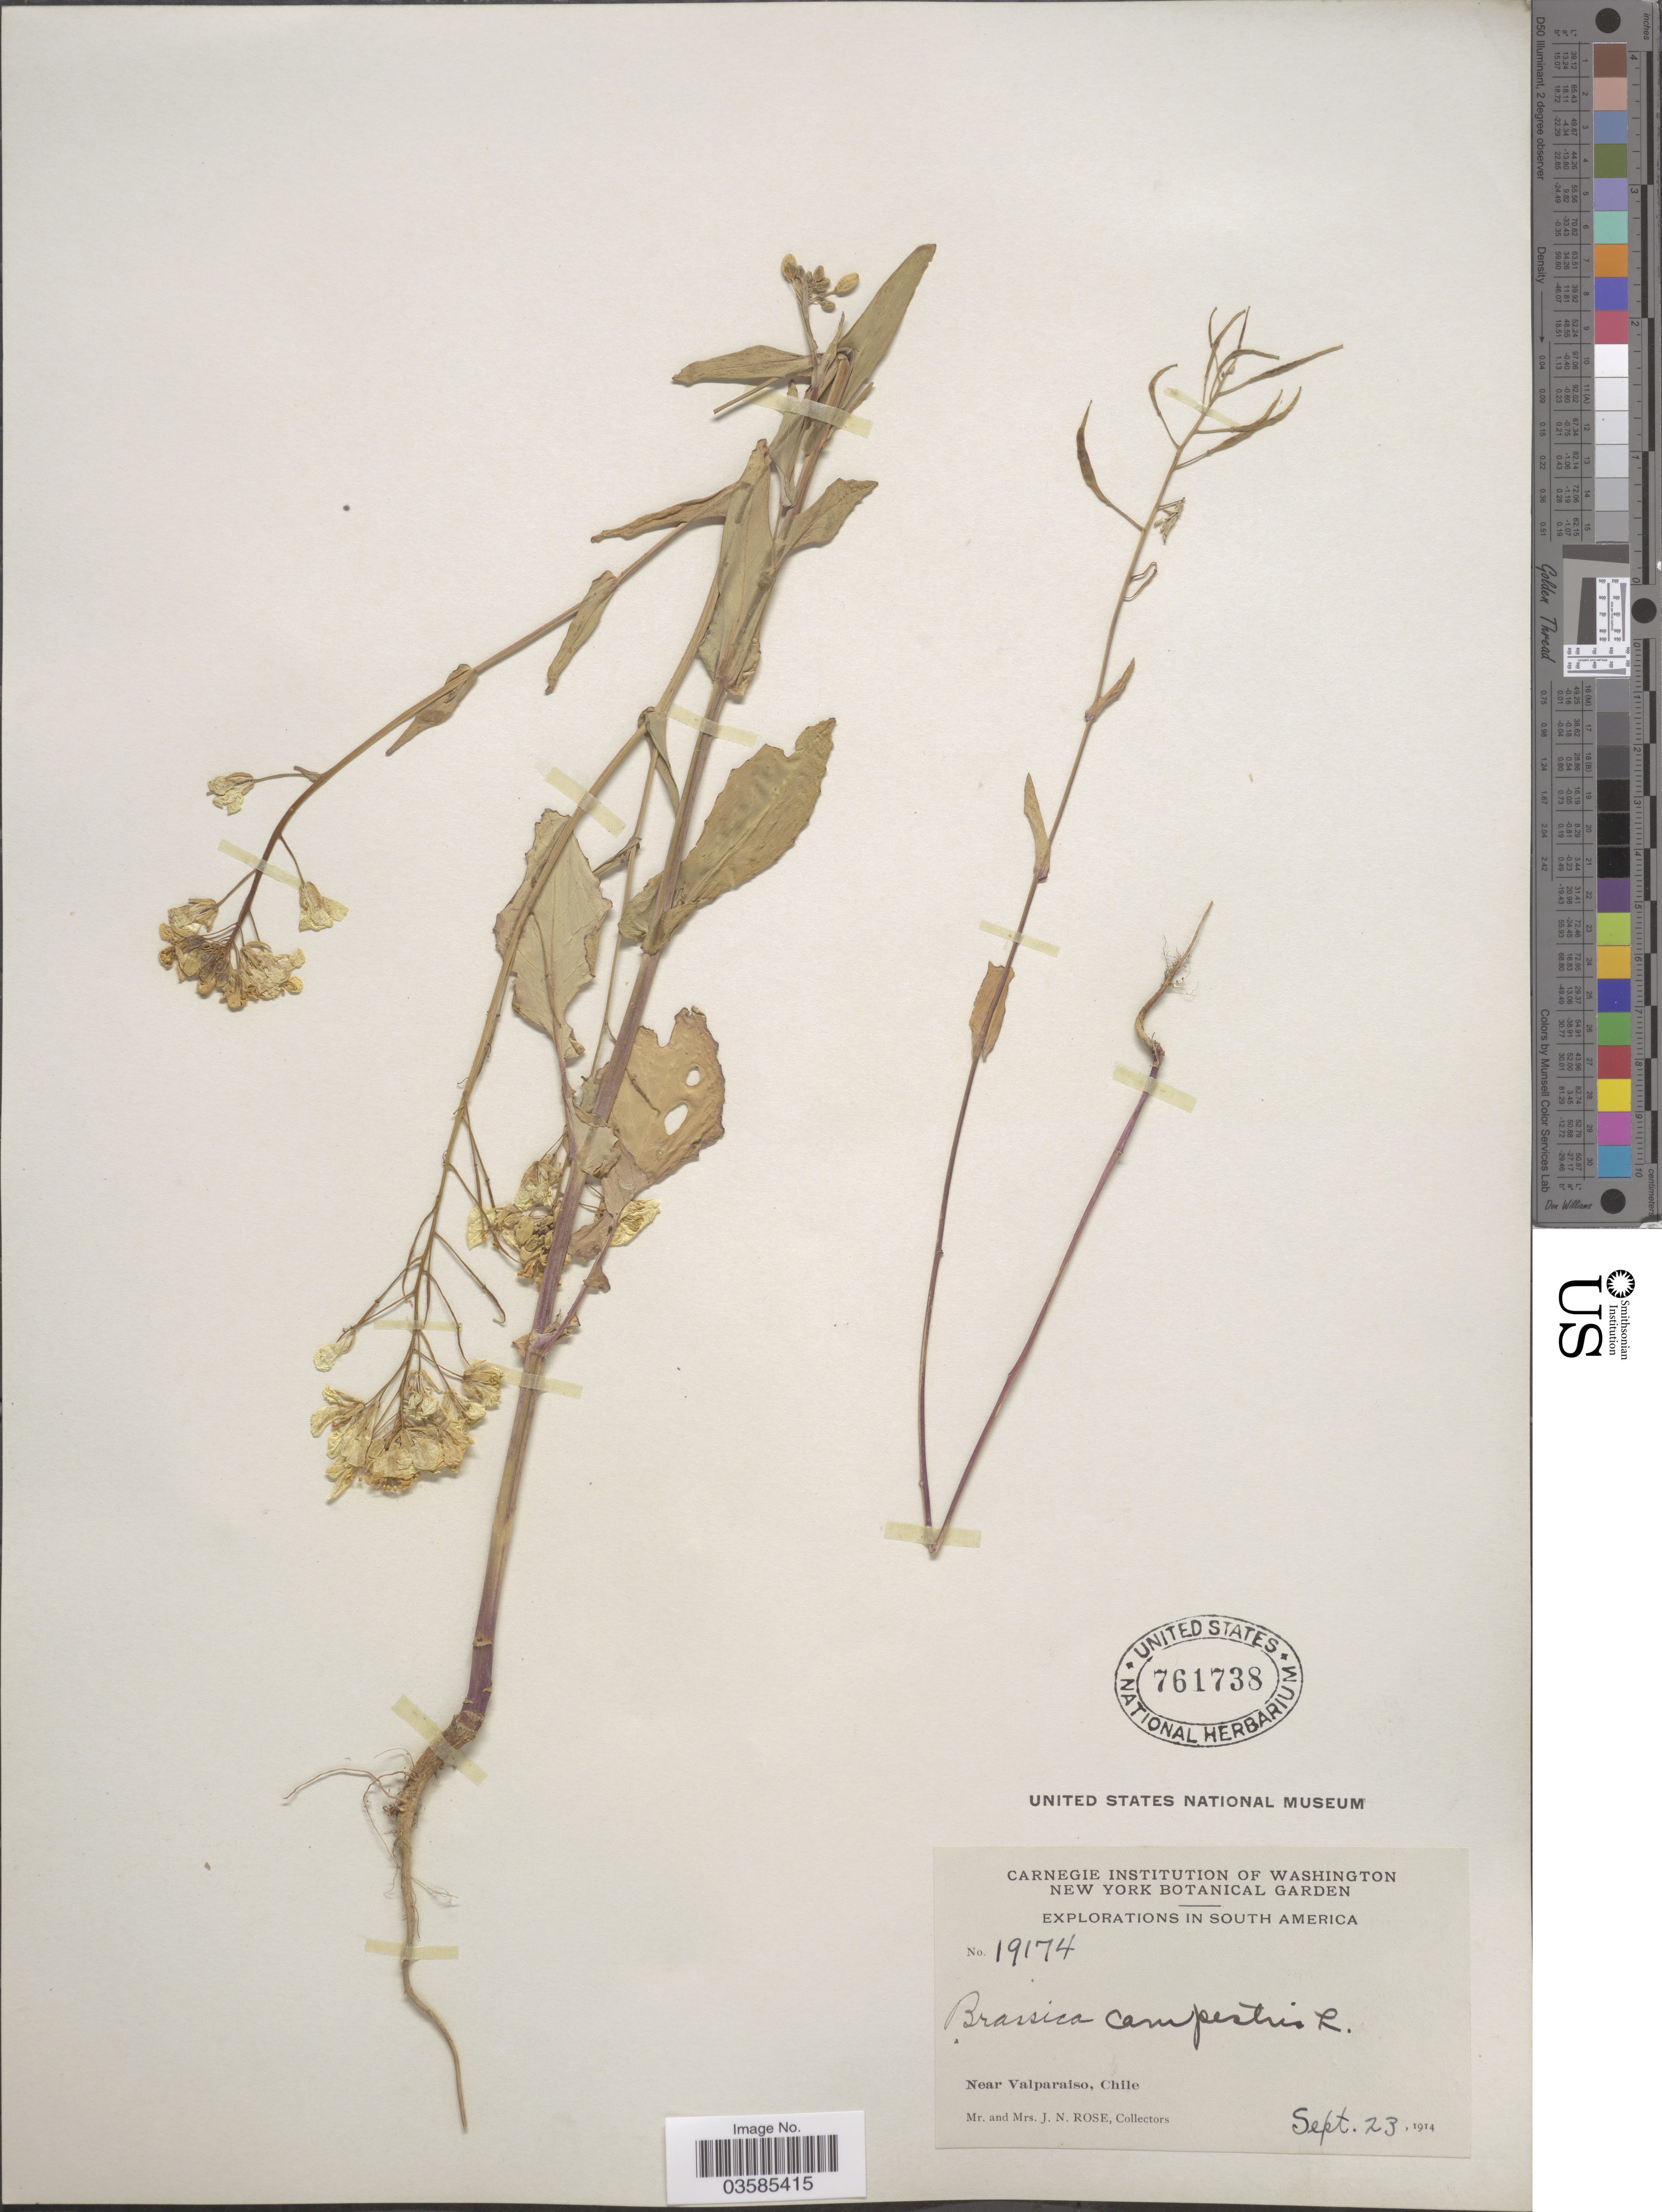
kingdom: Plantae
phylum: Tracheophyta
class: Magnoliopsida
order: Brassicales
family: Brassicaceae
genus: Brassica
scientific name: Brassica campestris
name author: L.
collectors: J. N. Rose & L. B. Rose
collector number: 19174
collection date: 1914-09-23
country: Chile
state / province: Valparaíso (V)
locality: South America. Near Valparaiso, Chile.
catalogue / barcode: US 761738